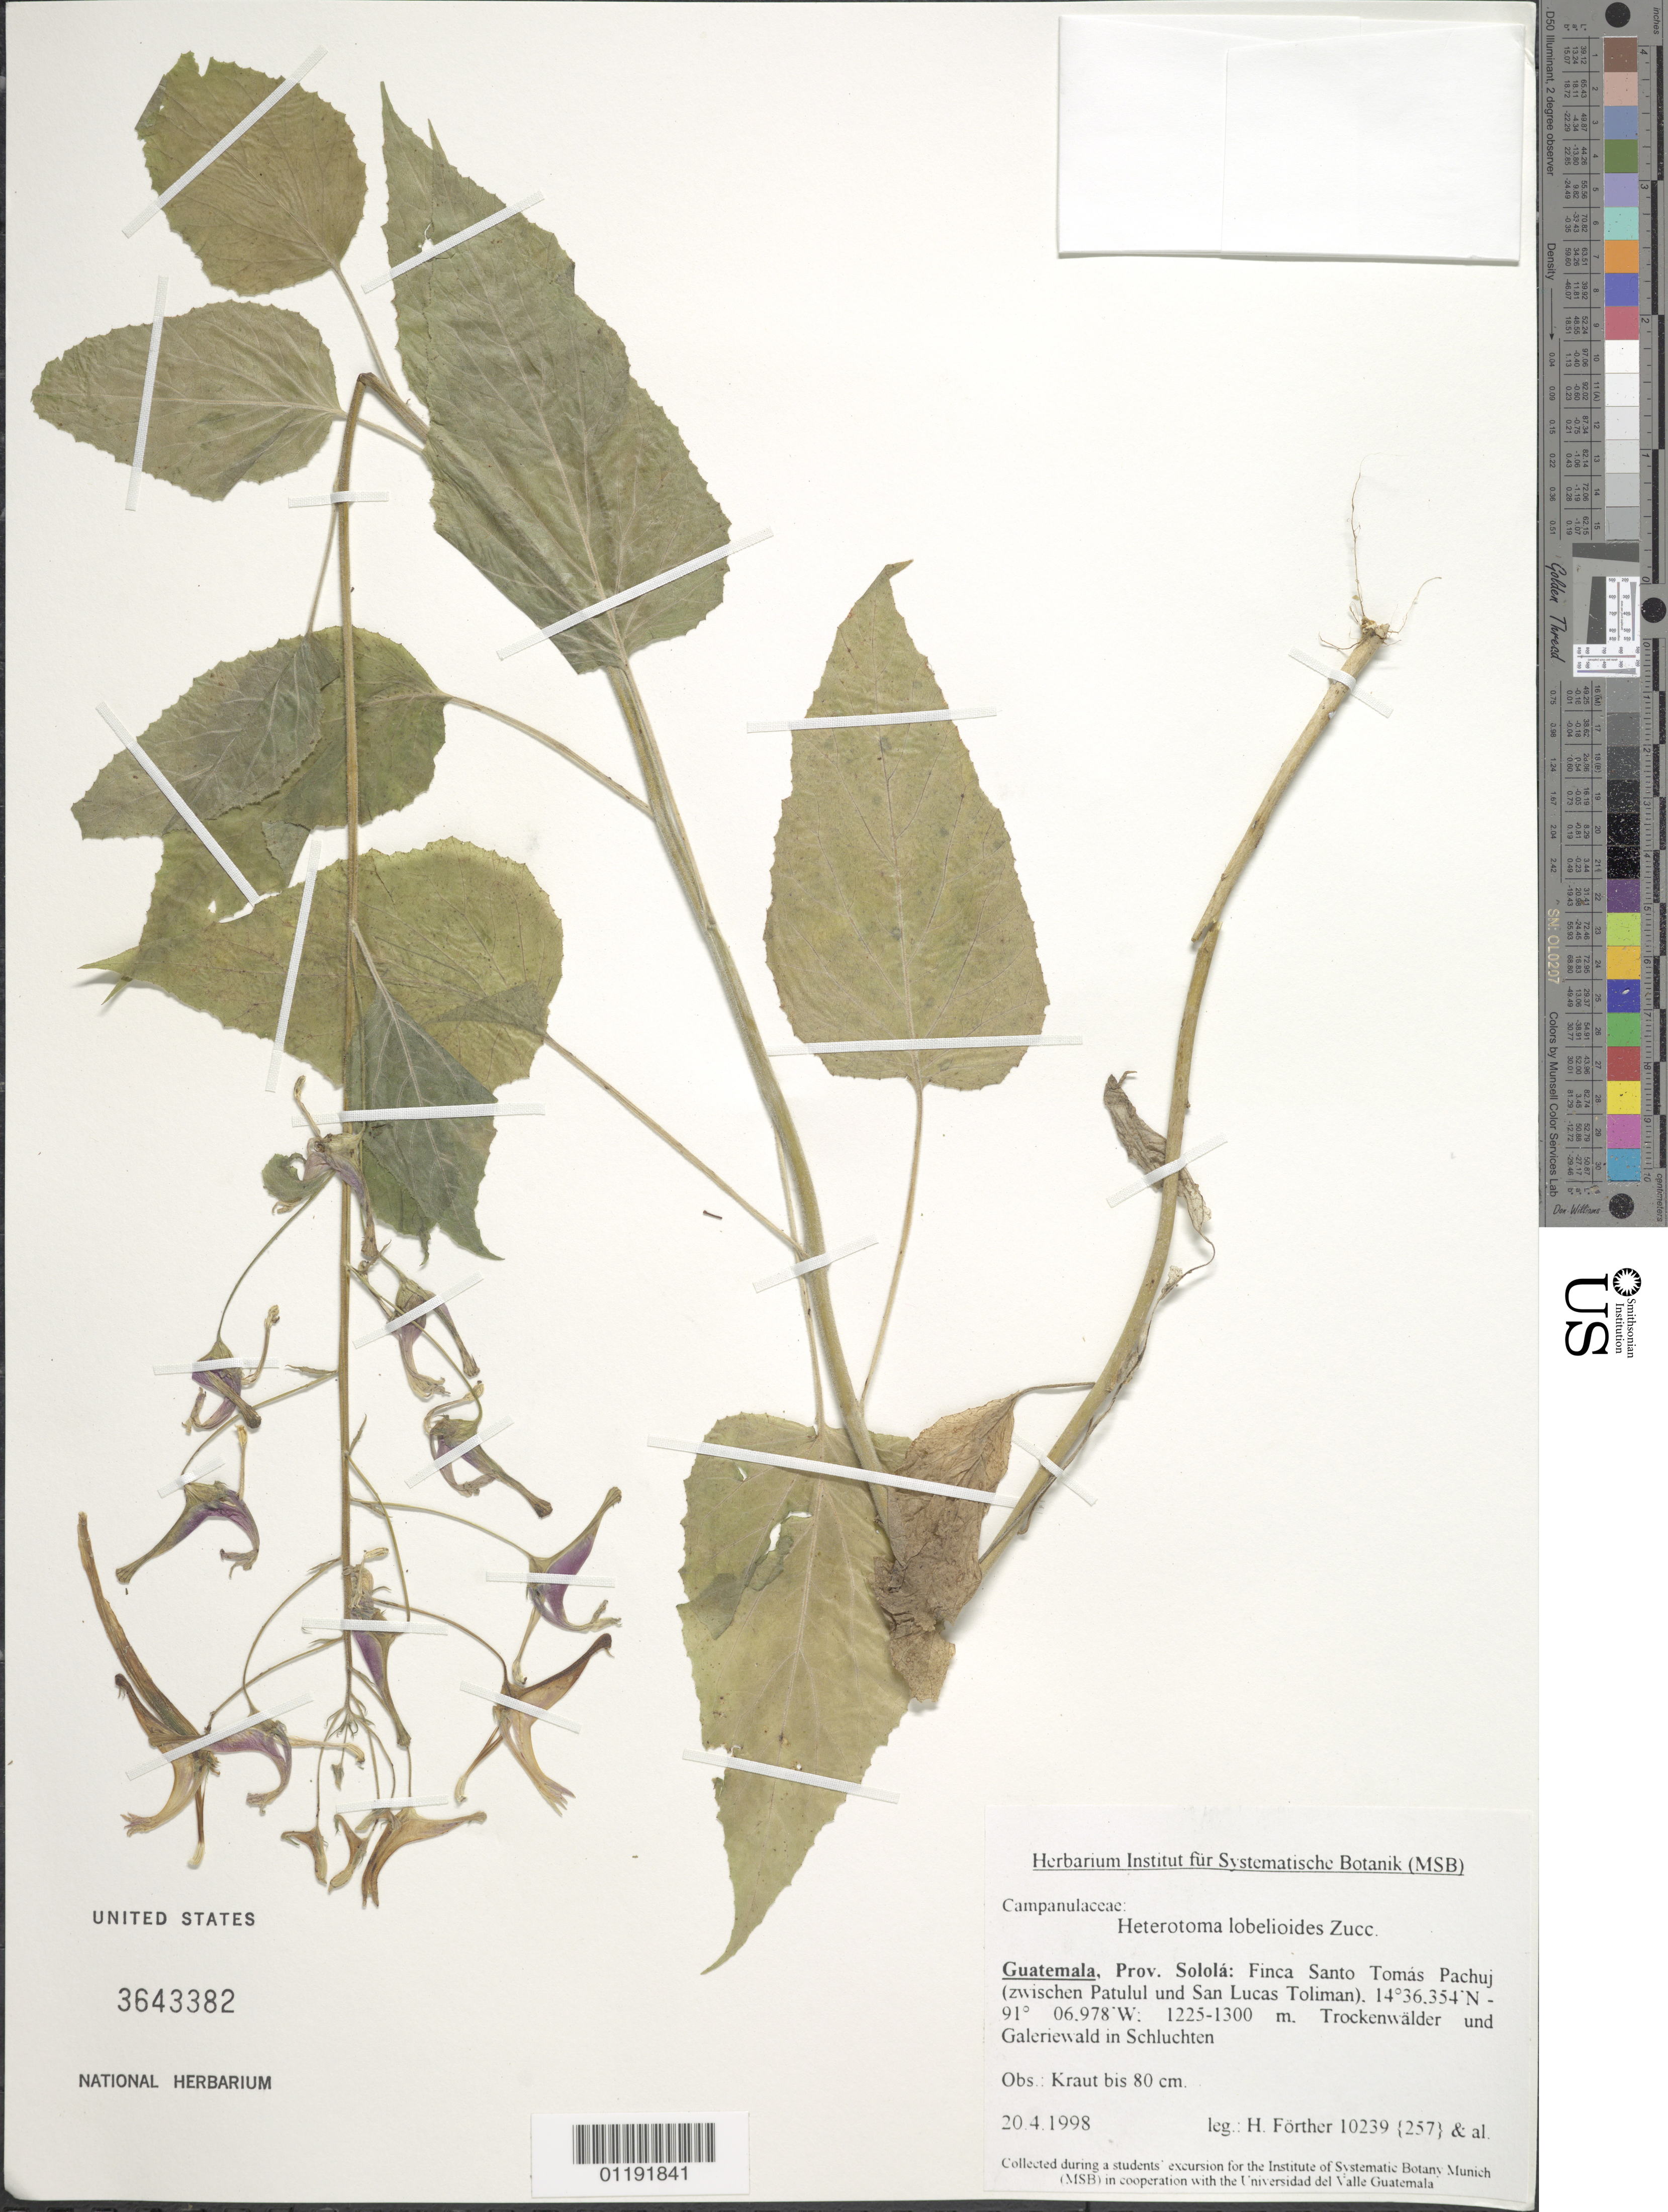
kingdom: Plantae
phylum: Tracheophyta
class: Magnoliopsida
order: Asterales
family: Campanulaceae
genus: Heterotoma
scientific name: Heterotoma lobelioides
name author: Zucc.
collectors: H. Fôrther et al.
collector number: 10239 {257}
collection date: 1998-04-20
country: Guatemala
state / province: Sololá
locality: Finca Santo Tomas Pachuj, between Patulul and San Lucas Toliman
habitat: Dry forests and gallery forests, in ravines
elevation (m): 1225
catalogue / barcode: US 3643382